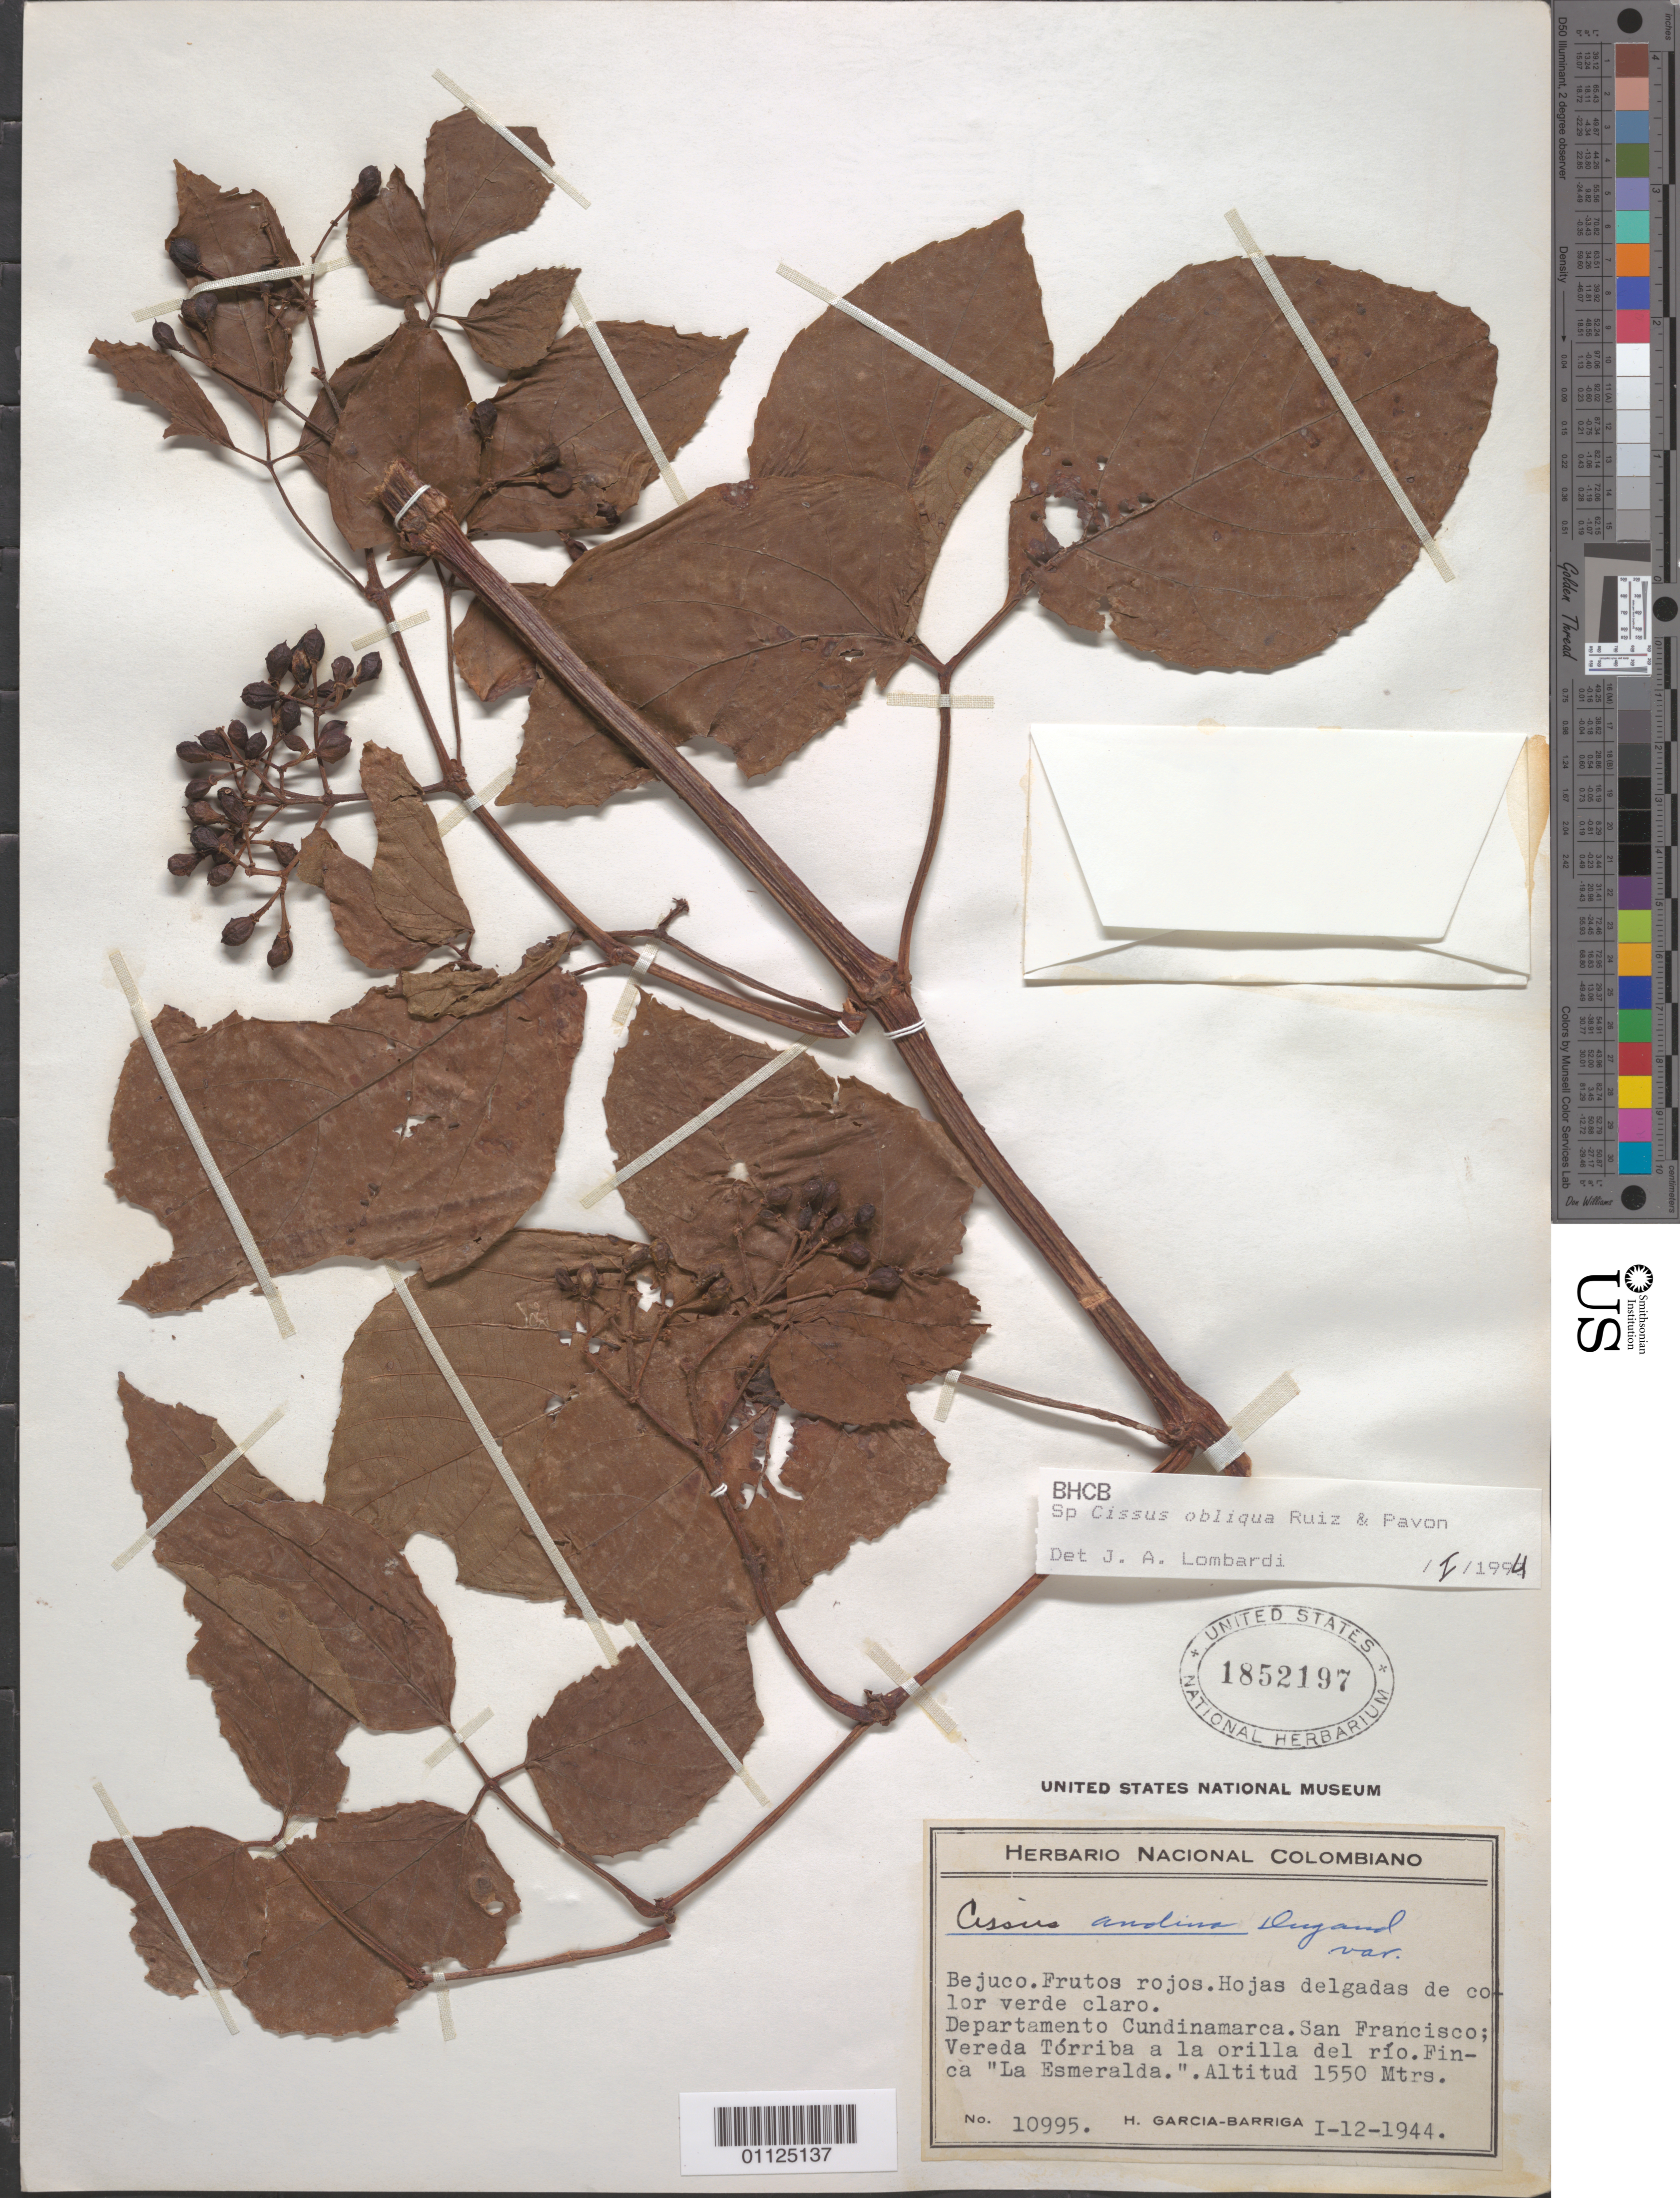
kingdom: Plantae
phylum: Tracheophyta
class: Magnoliopsida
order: Vitales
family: Vitaceae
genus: Cissus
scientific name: Cissus obliqua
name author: Ruiz & Pav.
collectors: H. García Barriga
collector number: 10995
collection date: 1944-12-01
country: Colombia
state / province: Cundinamarca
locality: San Francisco; Vereda Torriba a la orilla del rio. Finca "La Esmeralda".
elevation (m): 1550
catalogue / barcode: US 1852197